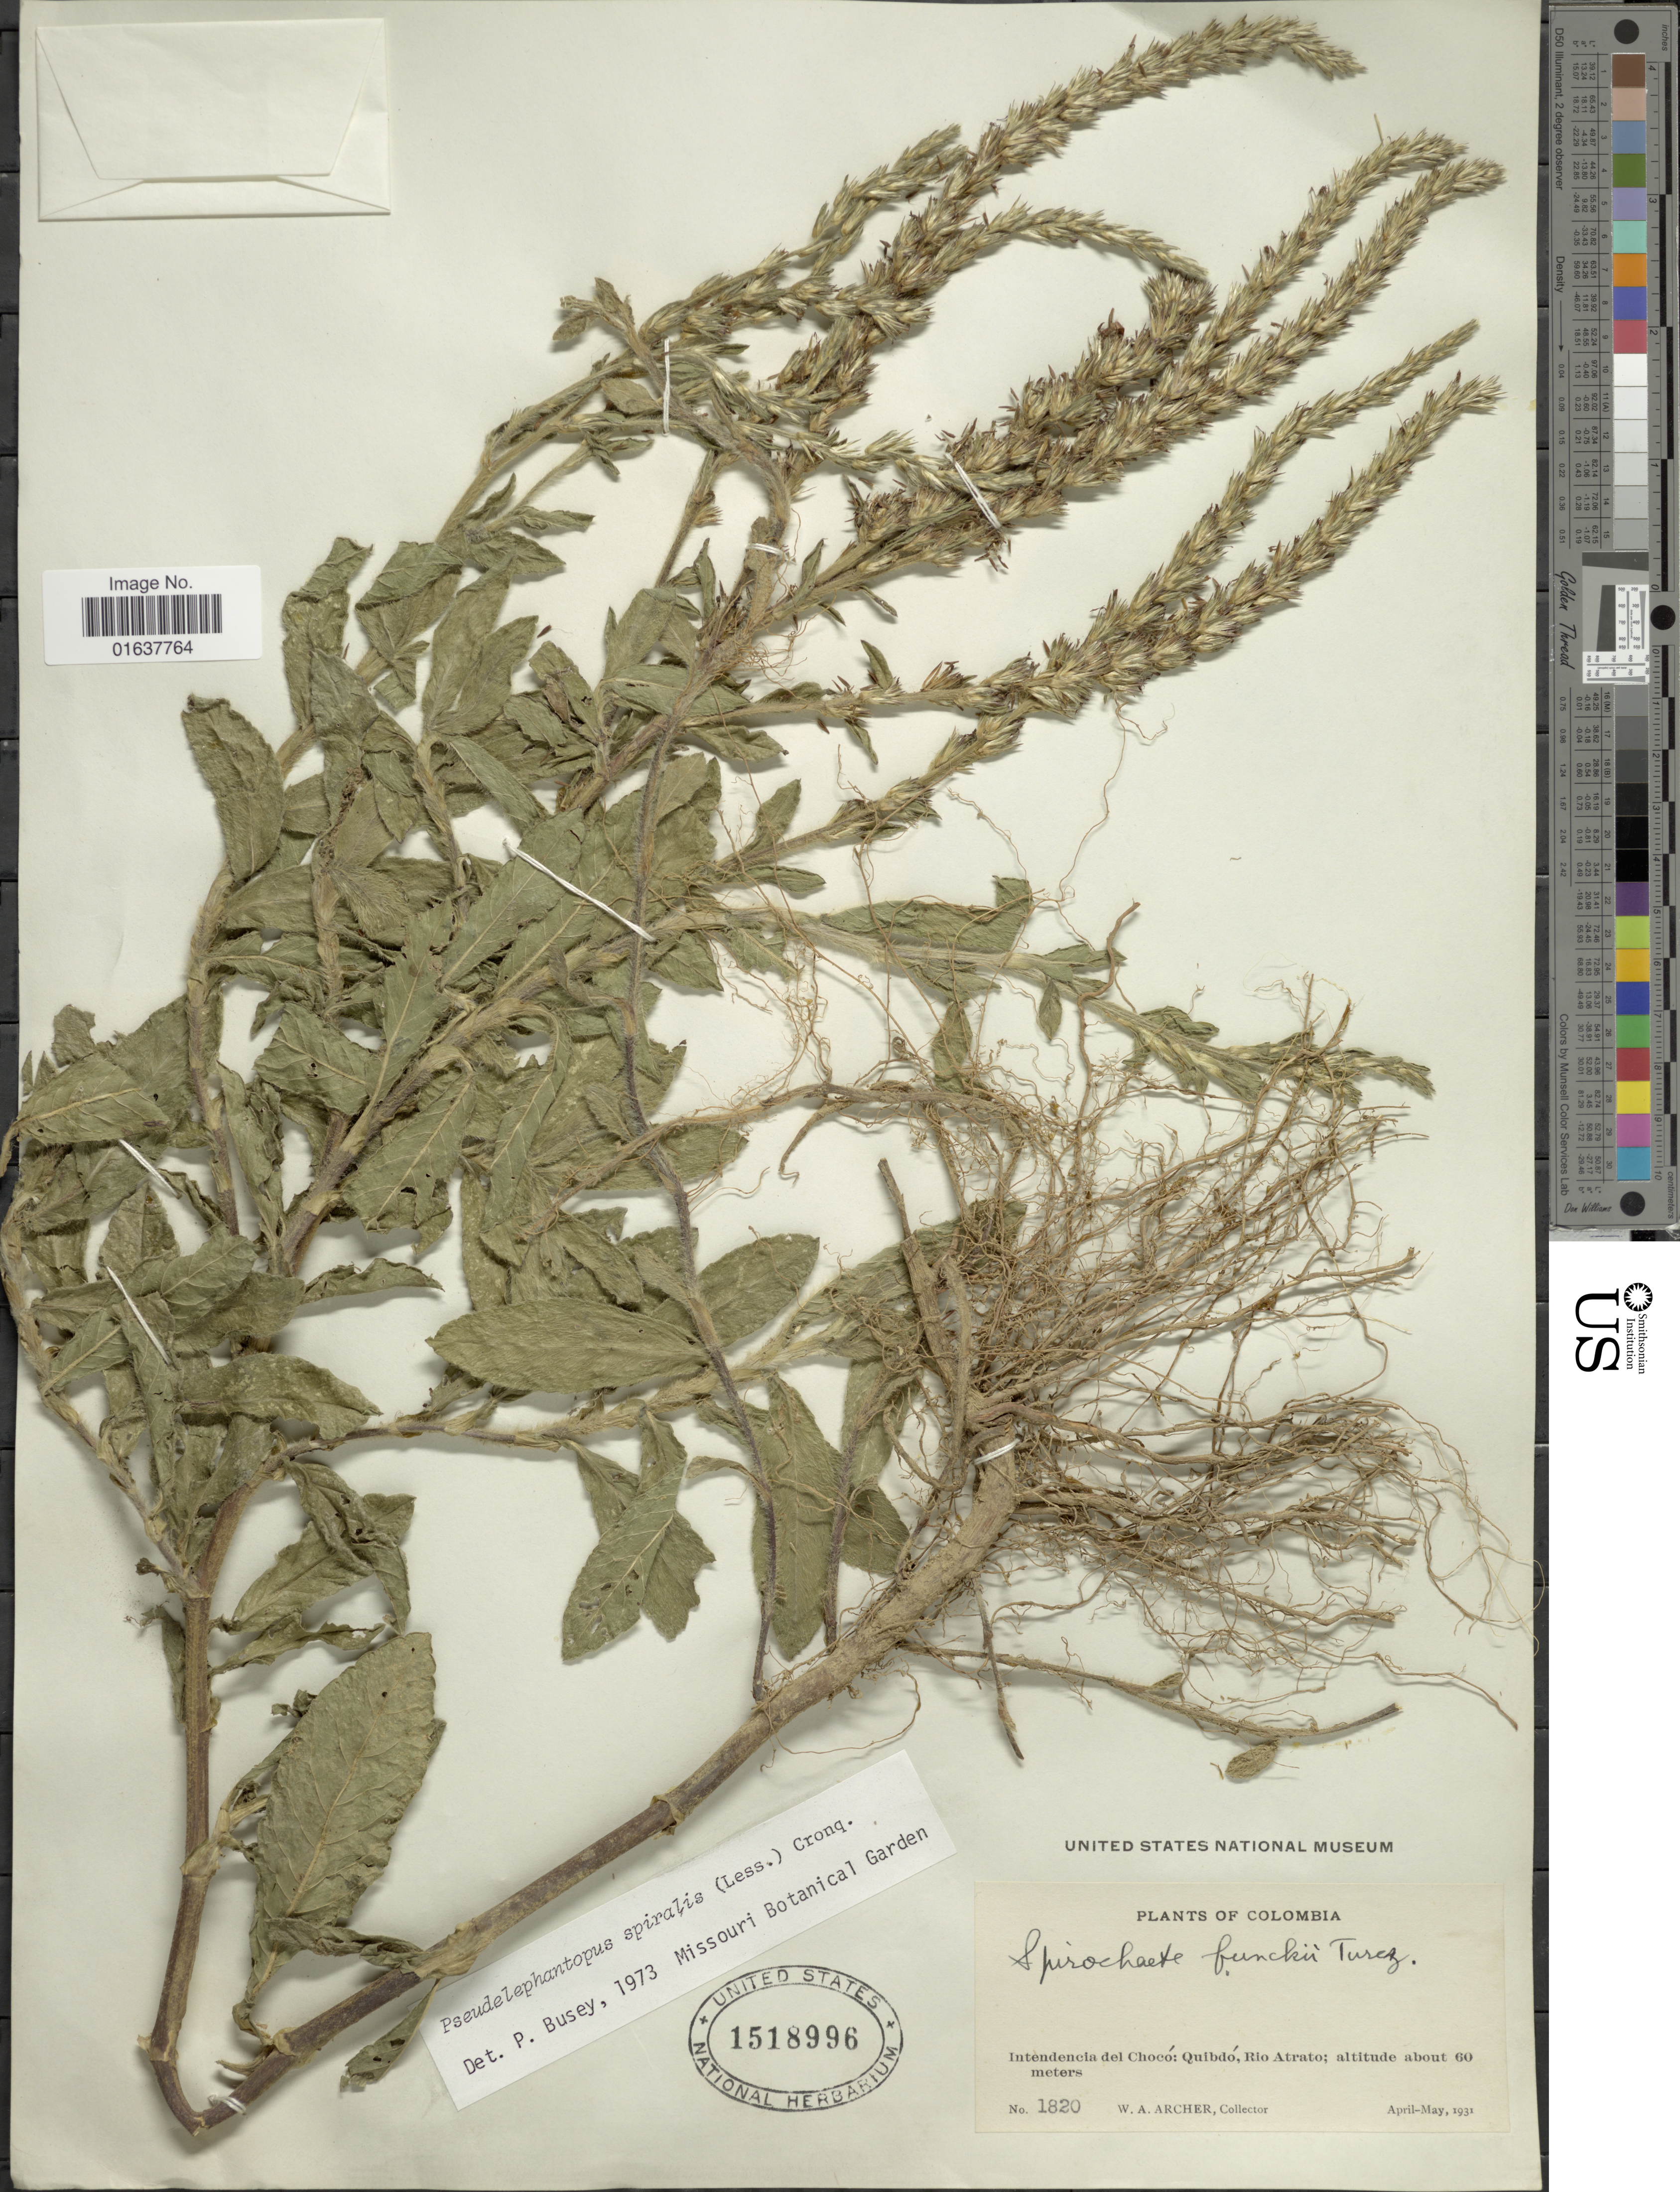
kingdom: Plantae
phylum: Tracheophyta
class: Magnoliopsida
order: Asterales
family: Asteraceae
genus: Pseudelephantopus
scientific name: Pseudelephantopus spiralis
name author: (Less.) Cronquist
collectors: W. A. Archer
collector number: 1820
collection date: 1931-04/1931-05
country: Colombia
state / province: Chocó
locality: Intendencia del Choco: Quibdo, Rio Atrato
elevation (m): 60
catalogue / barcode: US 1518996